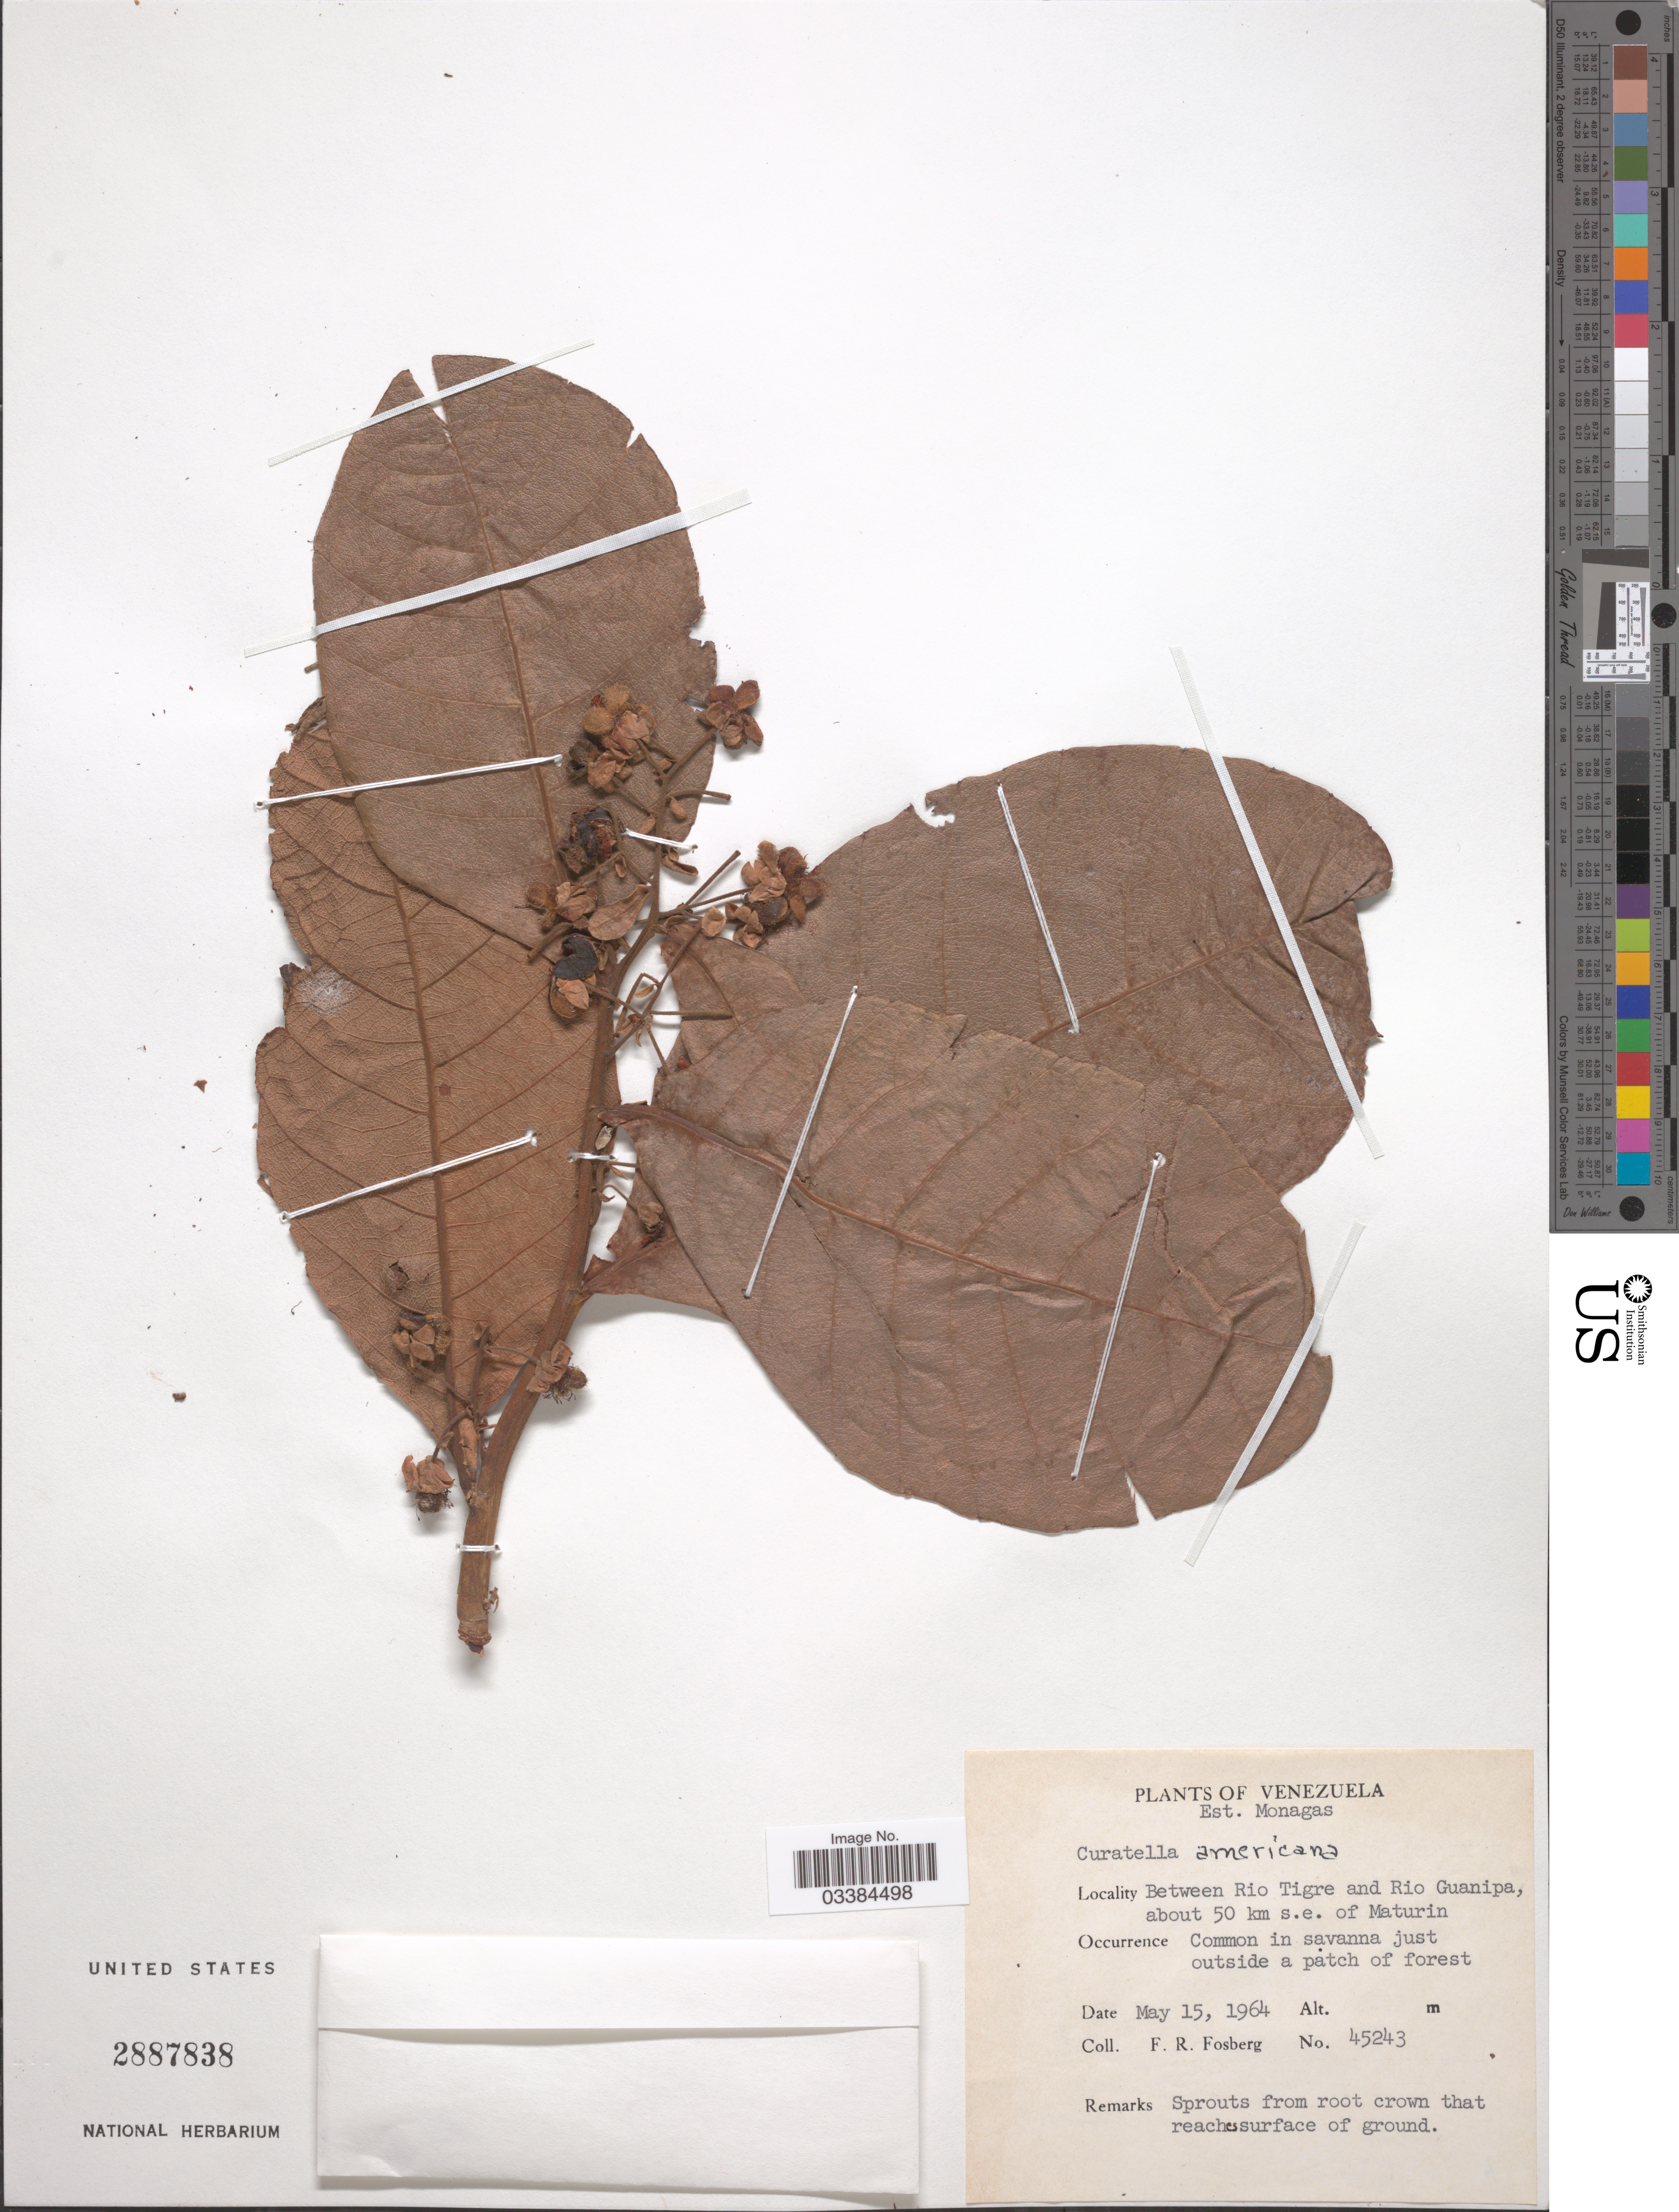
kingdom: Plantae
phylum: Tracheophyta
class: Magnoliopsida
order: Dilleniales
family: Dilleniaceae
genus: Curatella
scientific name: Curatella americana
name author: L.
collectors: F. R. Fosberg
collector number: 45243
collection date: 1964-05-15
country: Venezuela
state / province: Monagas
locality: Between Rio Tigre and Rio Guanipa, about 50 km s.e. of Maturin.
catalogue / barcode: US 2887838